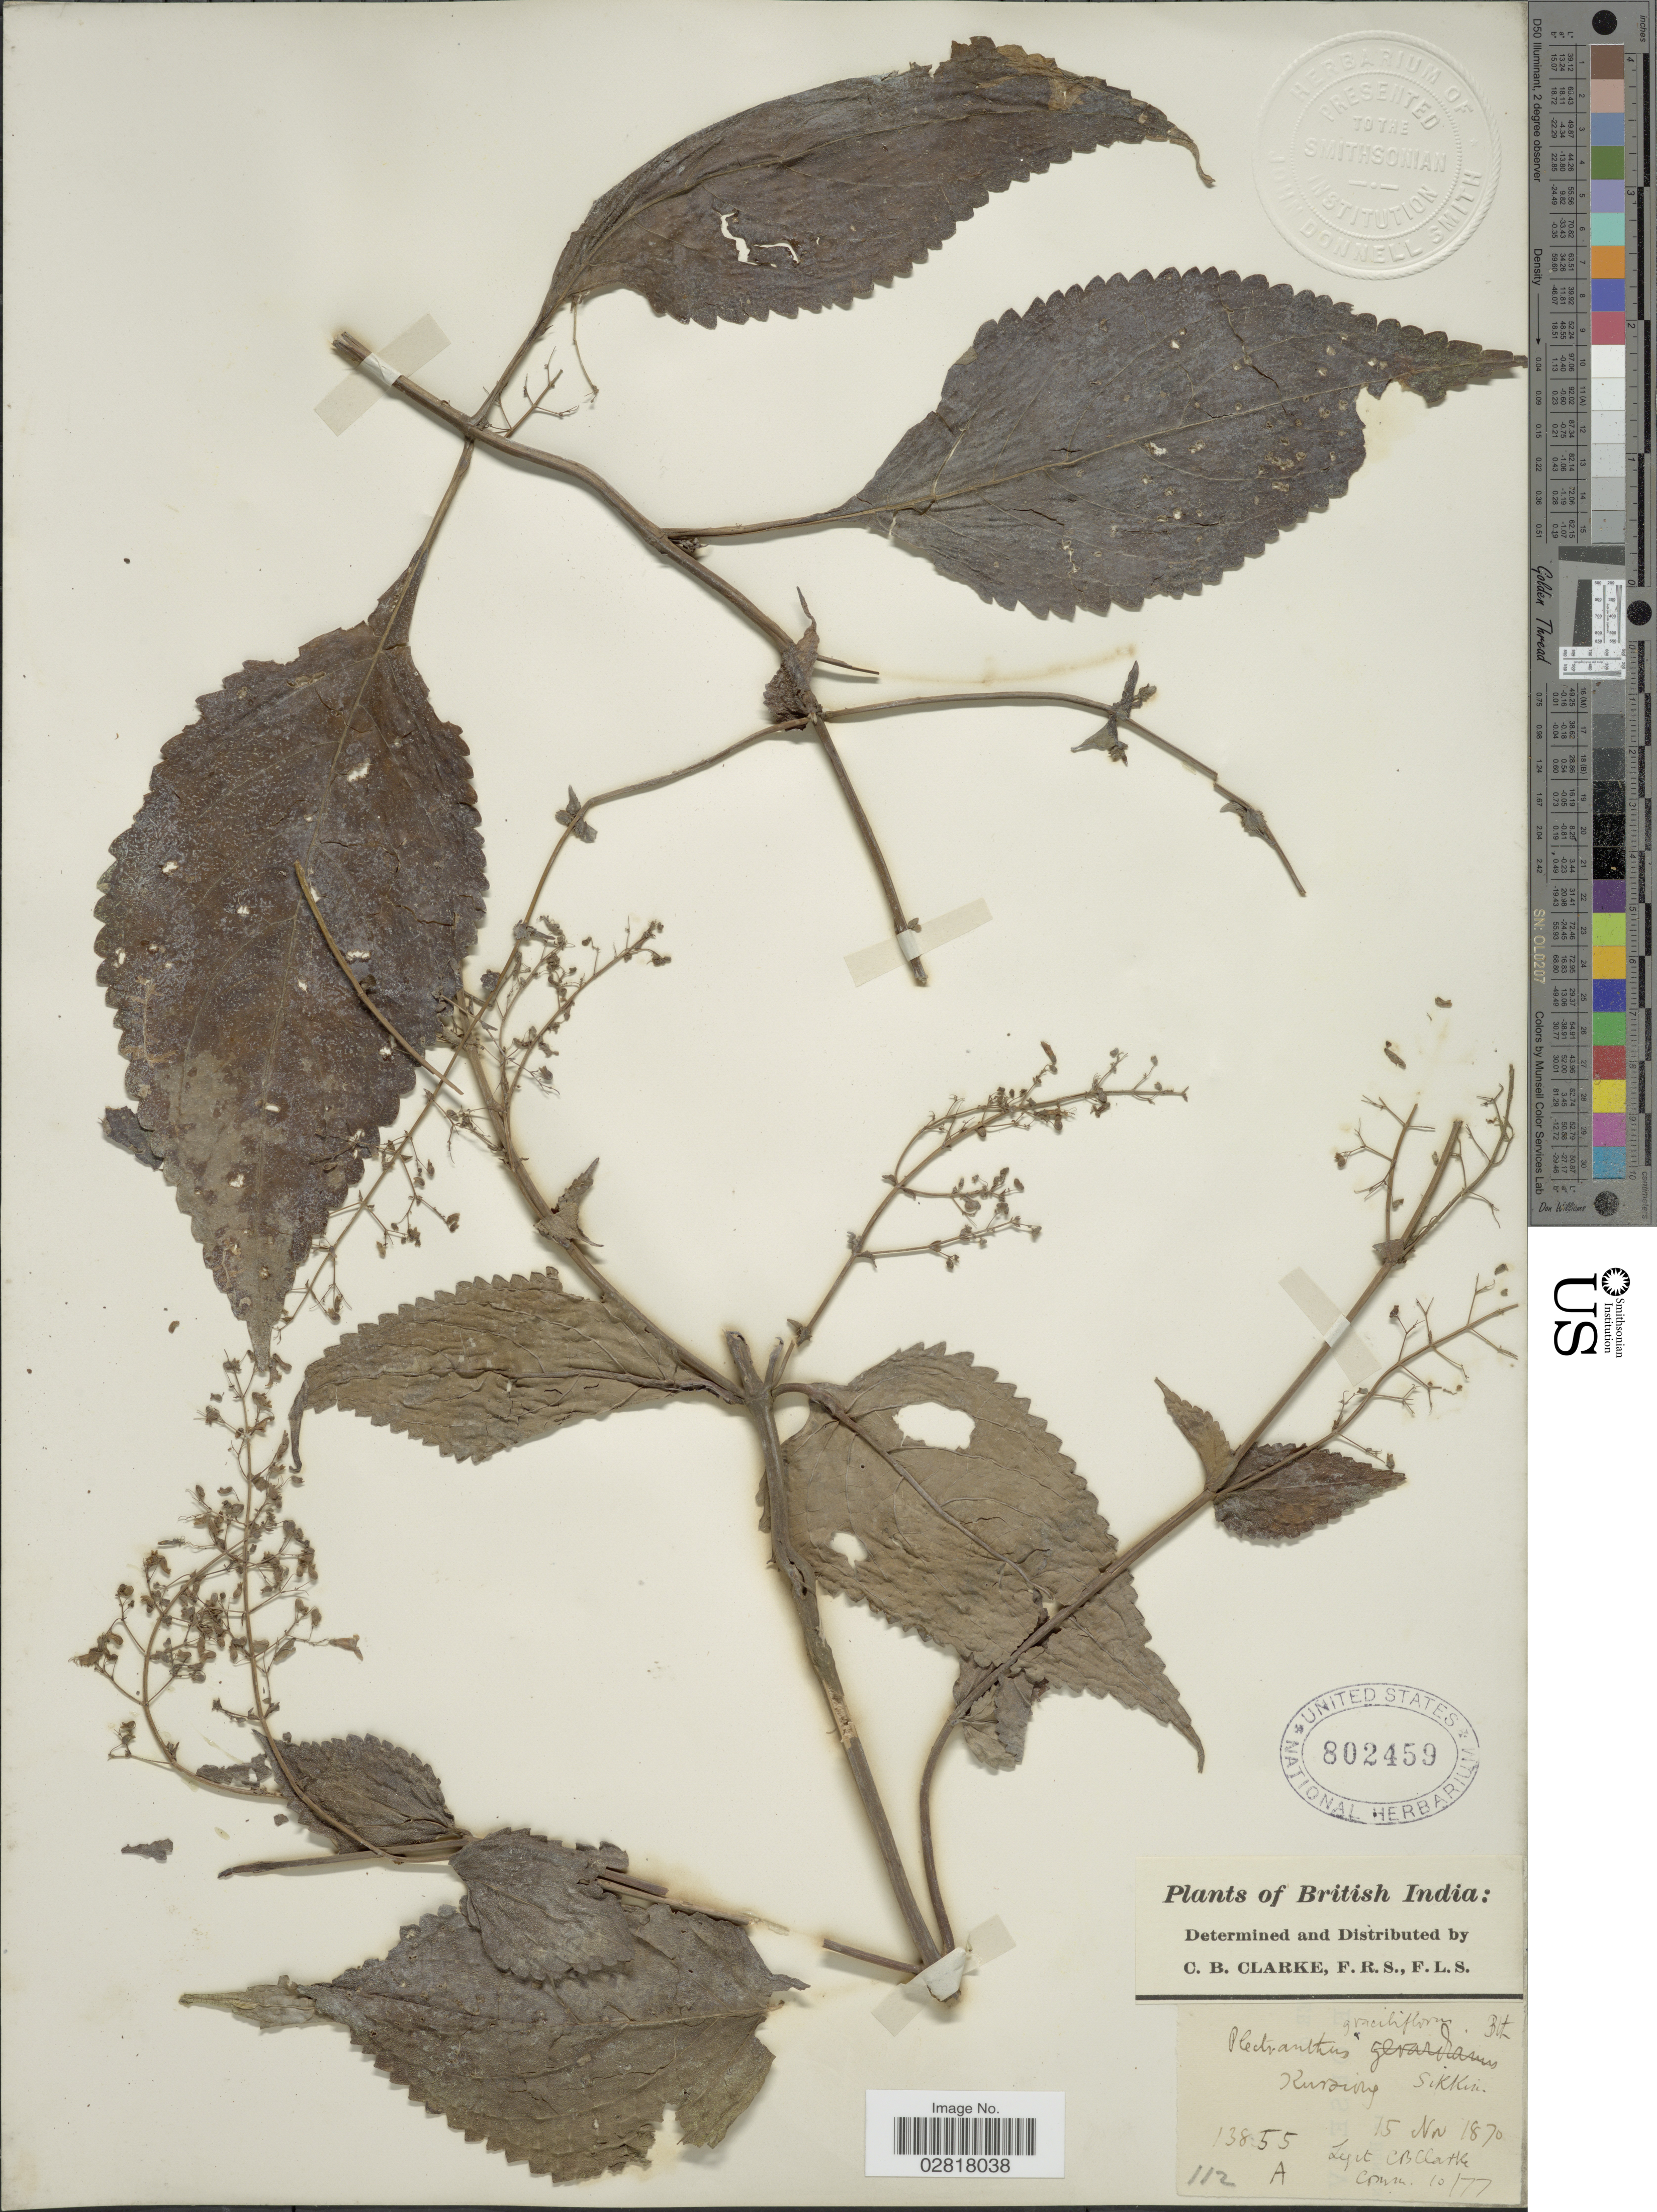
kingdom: Plantae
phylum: Tracheophyta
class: Magnoliopsida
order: Lamiales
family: Lamiaceae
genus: Plectranthus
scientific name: Plectranthus graciliflorus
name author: Benth.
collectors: C. B. Clarke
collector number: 13855A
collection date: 1870-11-15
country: India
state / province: Sikkim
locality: British India, Kursiong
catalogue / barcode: US 802459